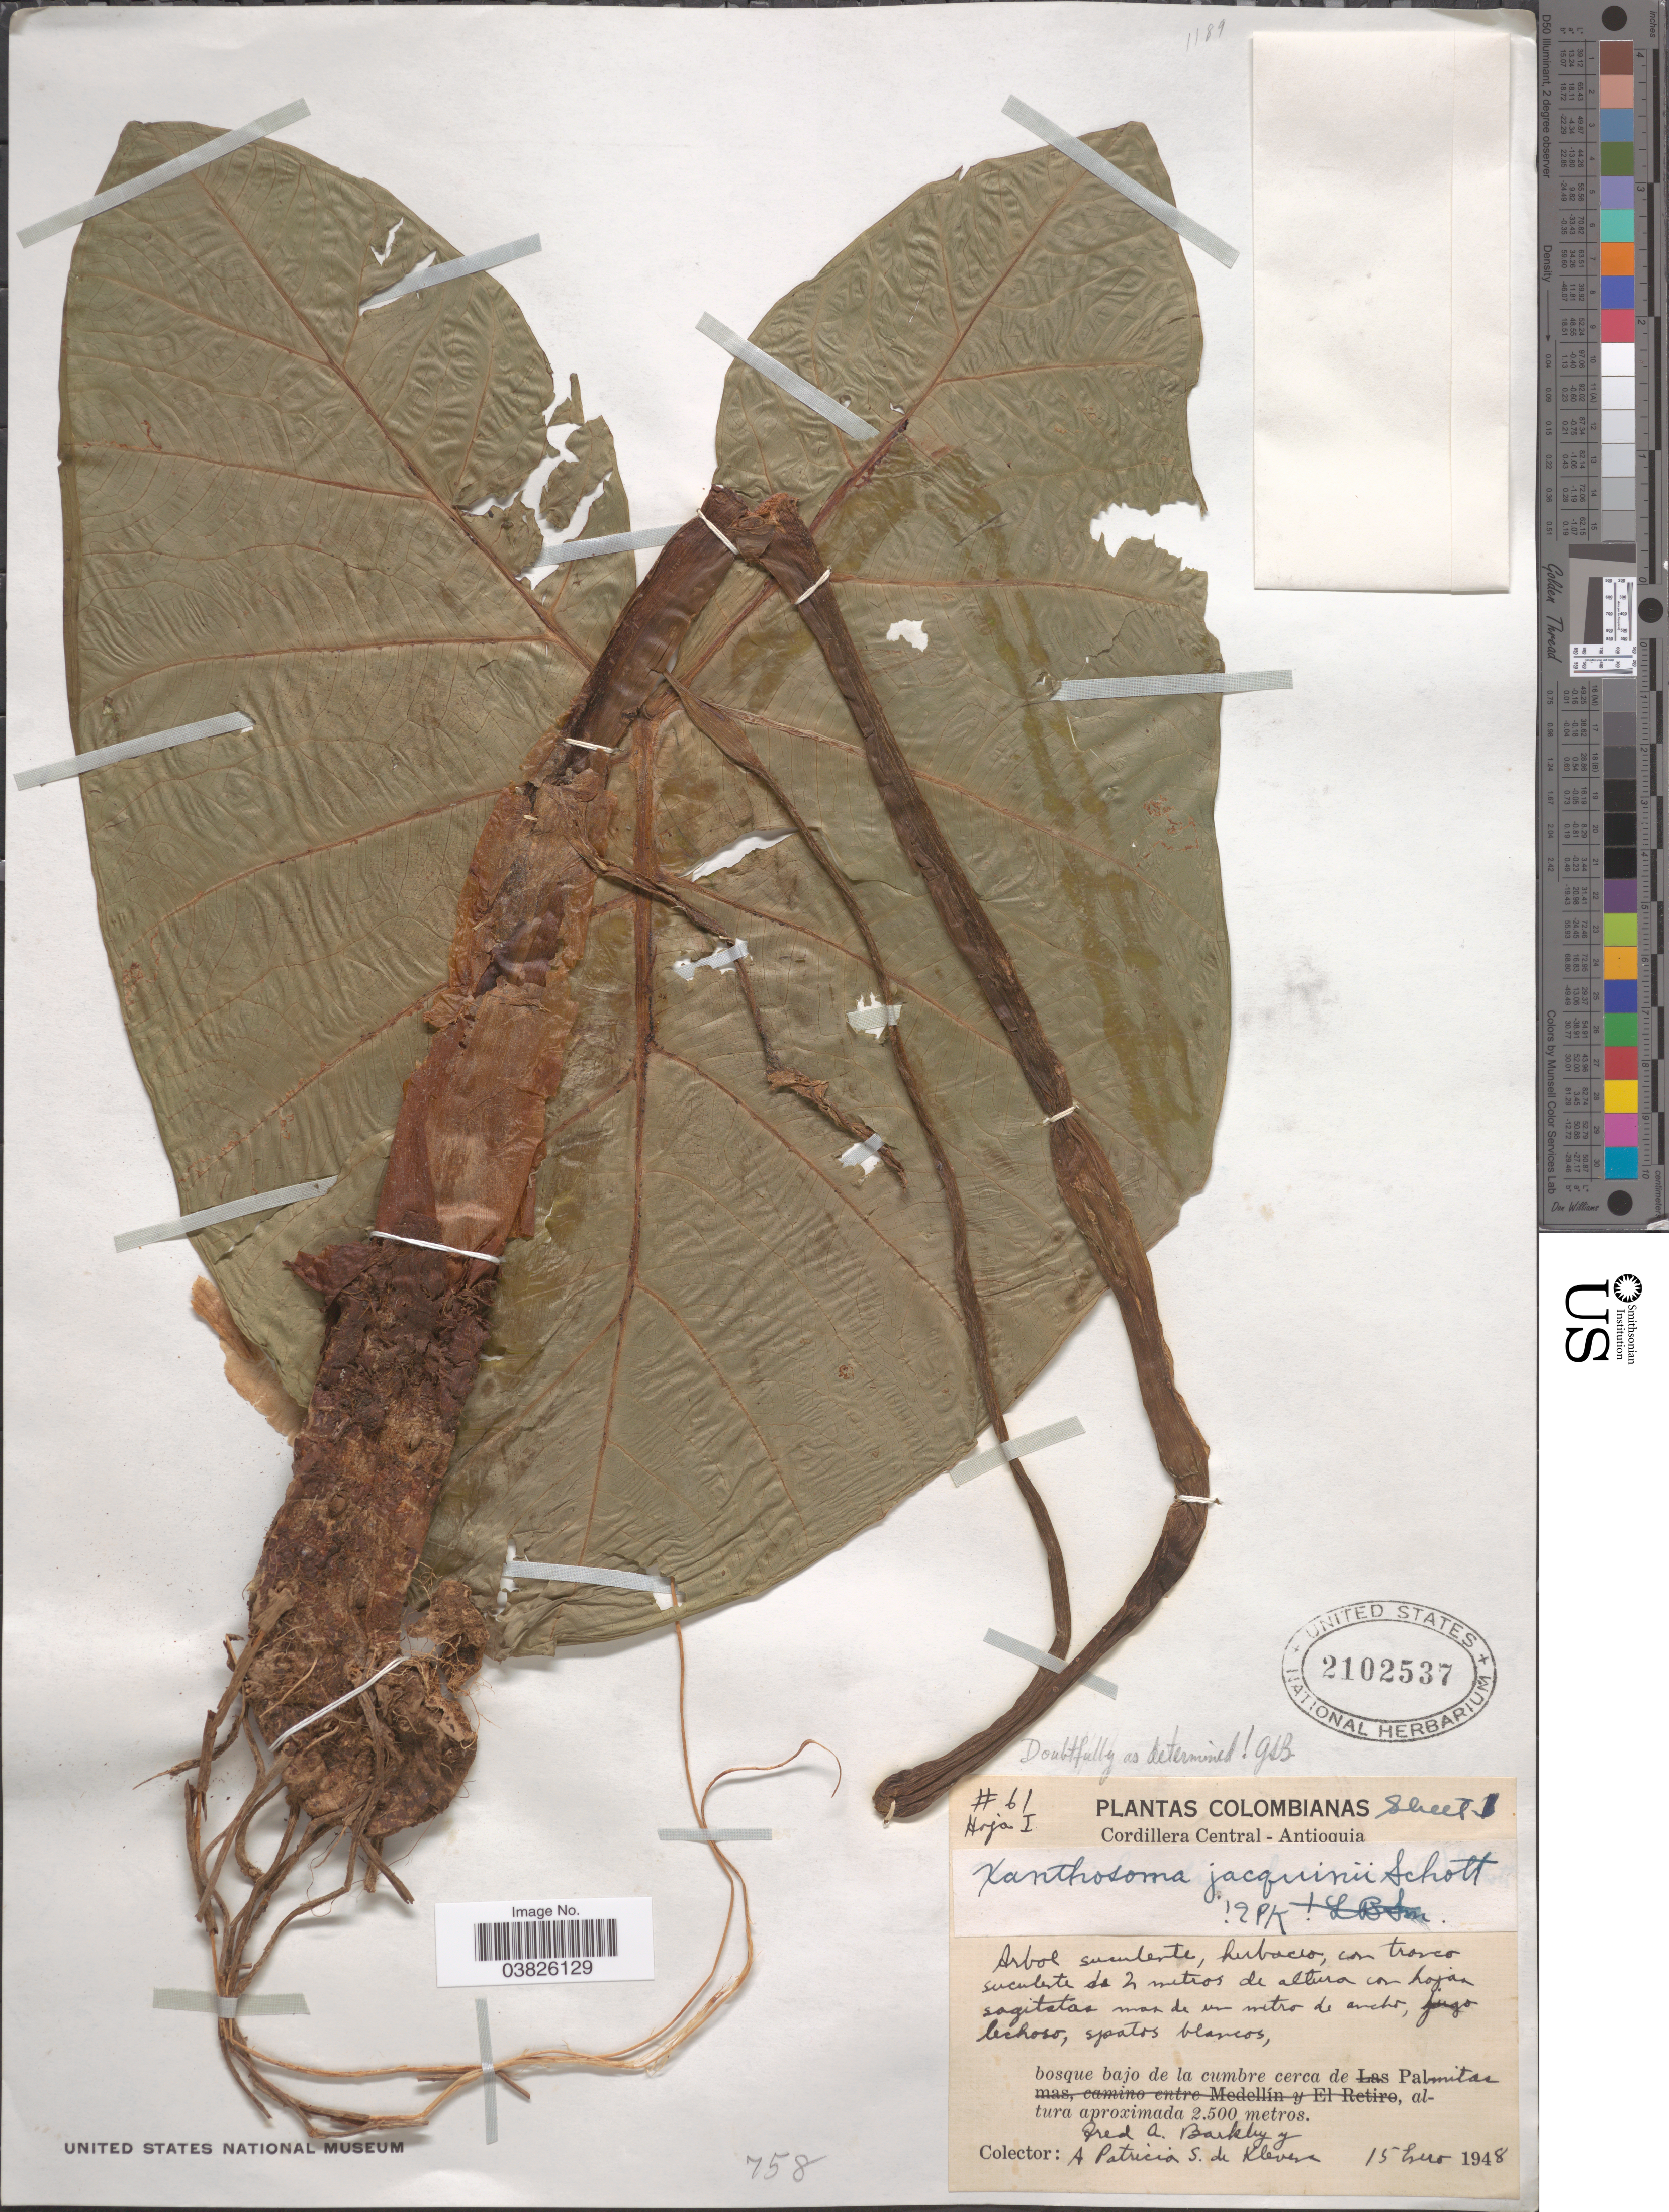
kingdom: Plantae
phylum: Tracheophyta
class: Liliopsida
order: Alismatales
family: Araceae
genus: Xanthosoma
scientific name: Xanthosoma sp.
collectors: F. A. Barkley & A. Klevens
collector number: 61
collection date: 1948-01-15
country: Colombia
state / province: Antioquia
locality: Cordillera Central. Bosque bajo de la cumbre cerca de Palmitas.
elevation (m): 2500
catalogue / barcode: US 2102537